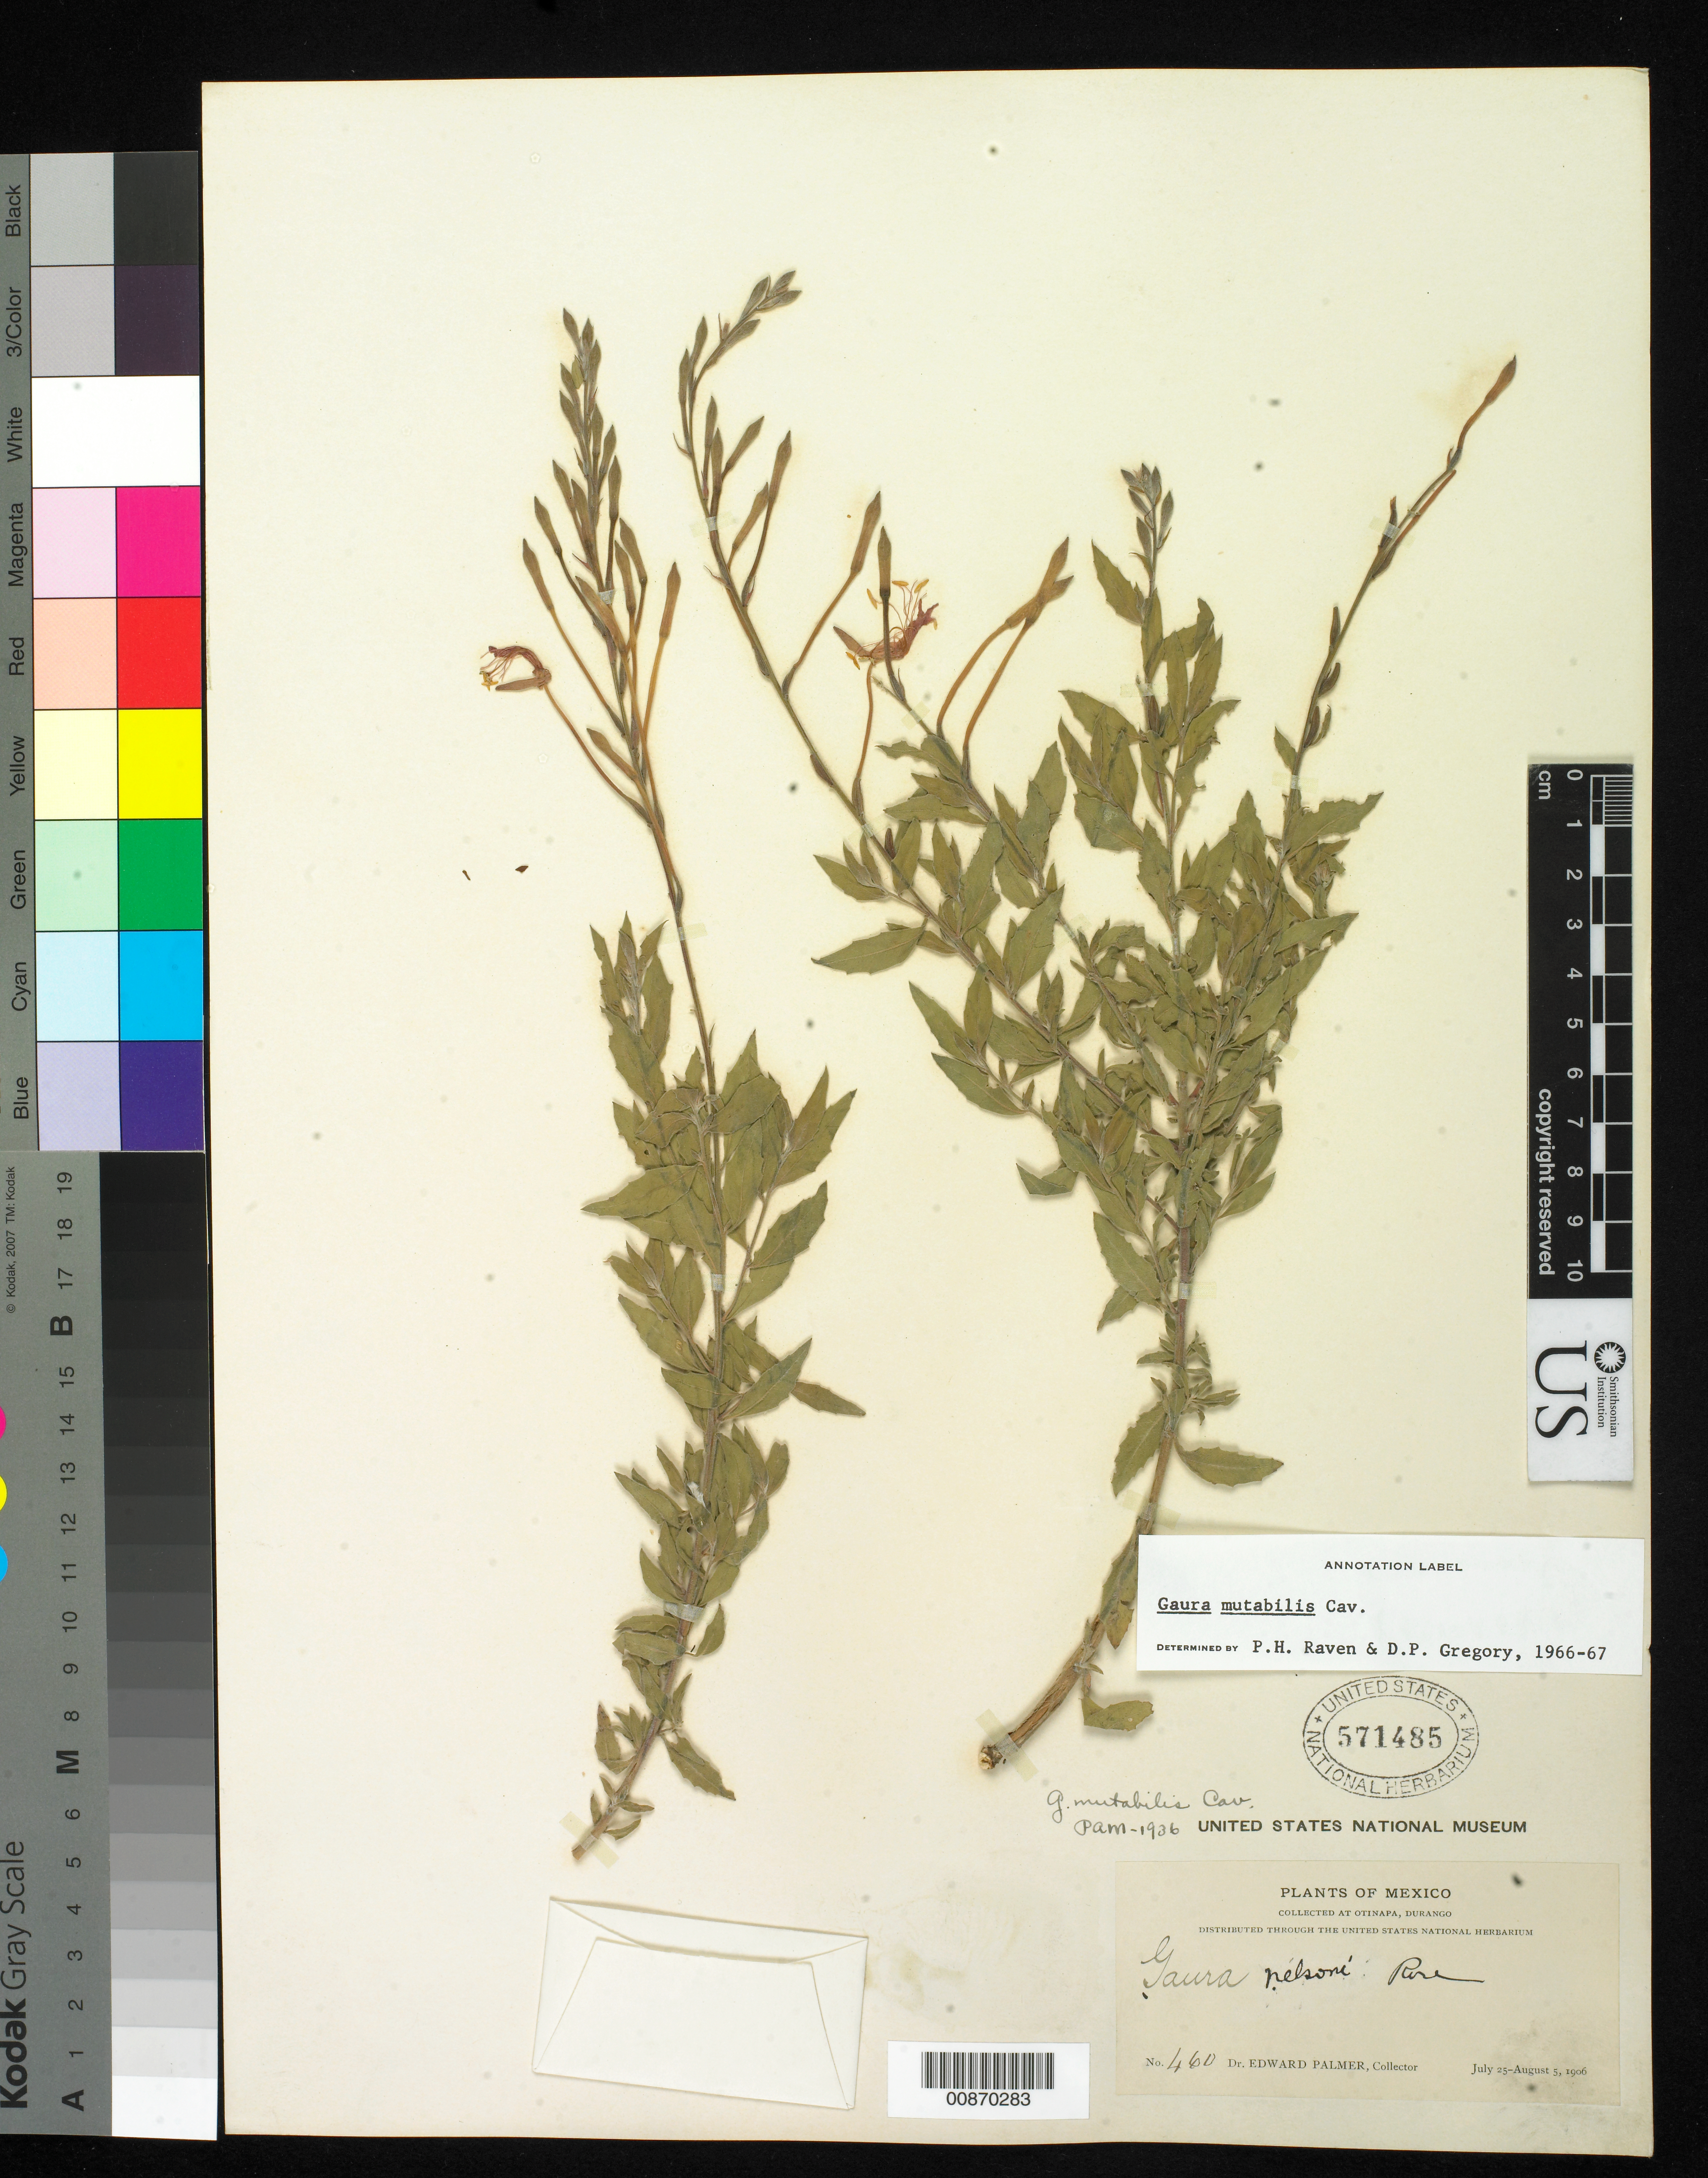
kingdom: Plantae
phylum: Tracheophyta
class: Magnoliopsida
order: Myrtales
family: Onagraceae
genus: Oenothera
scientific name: Oenothera anomala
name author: Curtis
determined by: Wagner, W. L., (BOT), Smithsonian Institution - National Museum of Natural History (UNITED STATES)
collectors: E. Palmer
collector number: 460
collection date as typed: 25 Jul 1906 to 05 Aug 1906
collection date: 1906-07-25/1906-08-05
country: Mexico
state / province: Durango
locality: Otinapa, Durango.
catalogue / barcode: US 571485